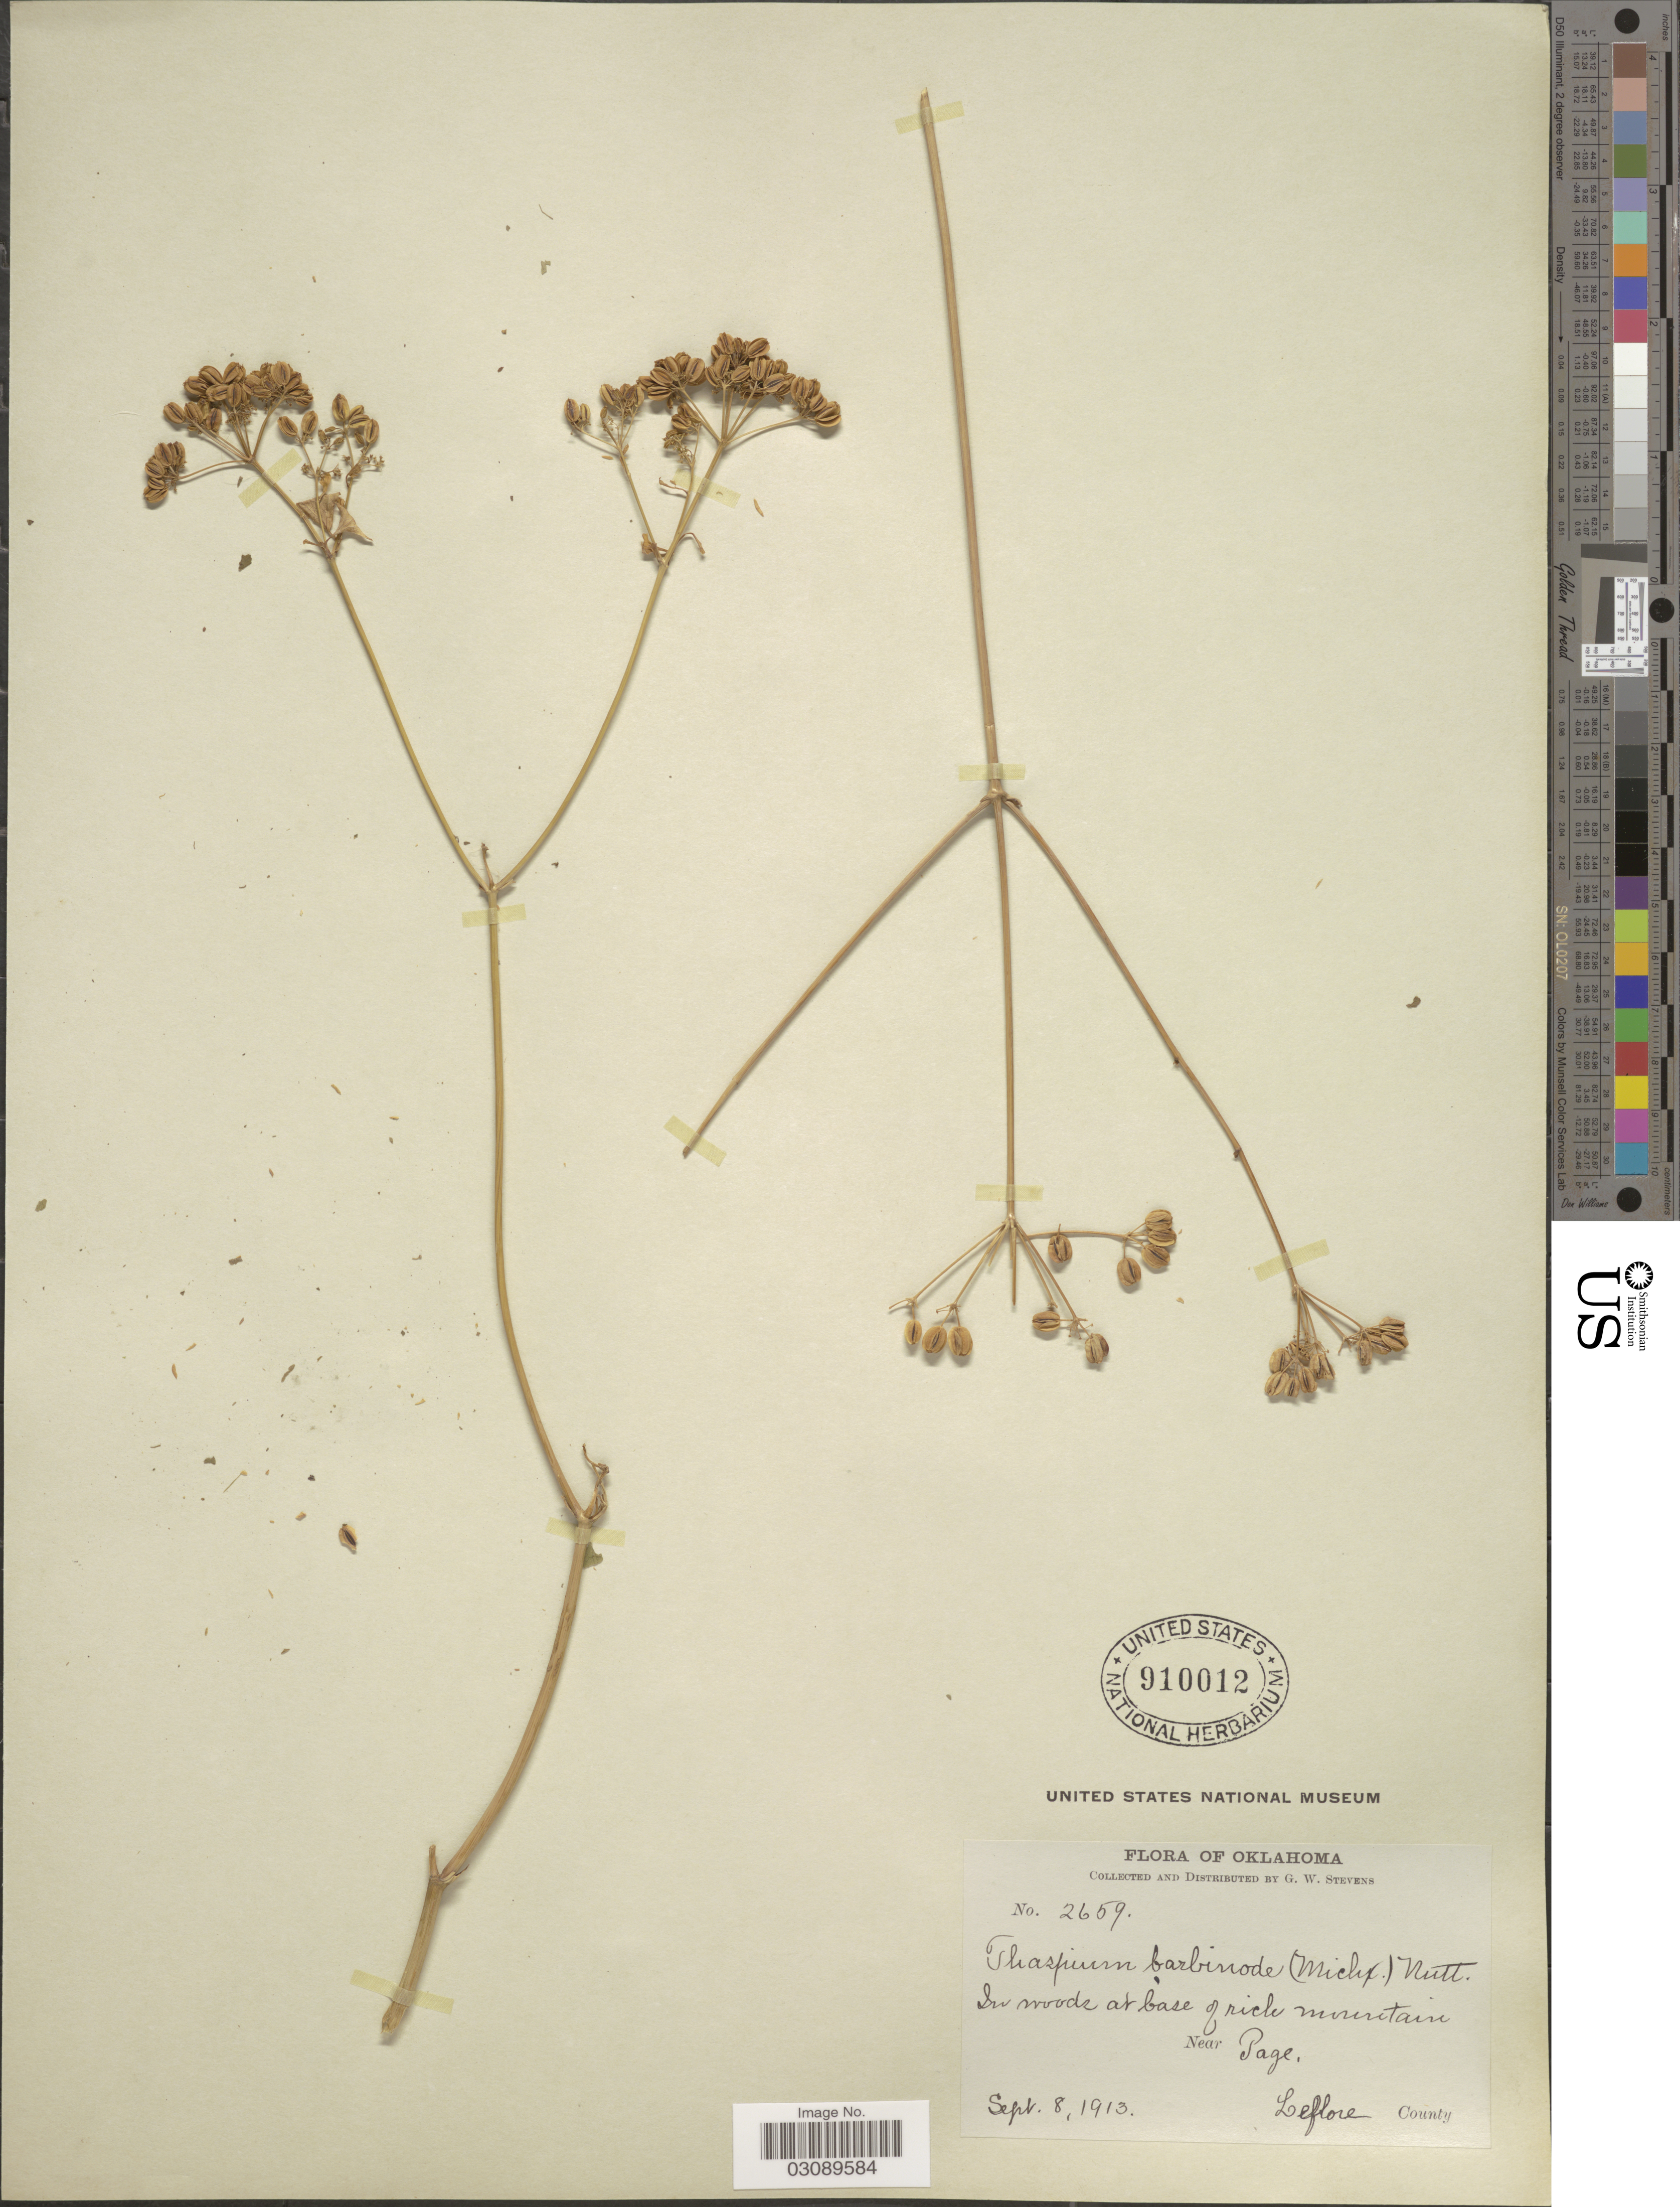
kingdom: Plantae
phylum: Tracheophyta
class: Magnoliopsida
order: Apiales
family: Apiaceae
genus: Thaspium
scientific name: Thaspium barbinode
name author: (Michx.) Nutt.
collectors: G. W. Stevens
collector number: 2659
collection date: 1913-09-08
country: United States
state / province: Oklahoma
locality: Near Page, Leflore County.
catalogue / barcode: US 910012